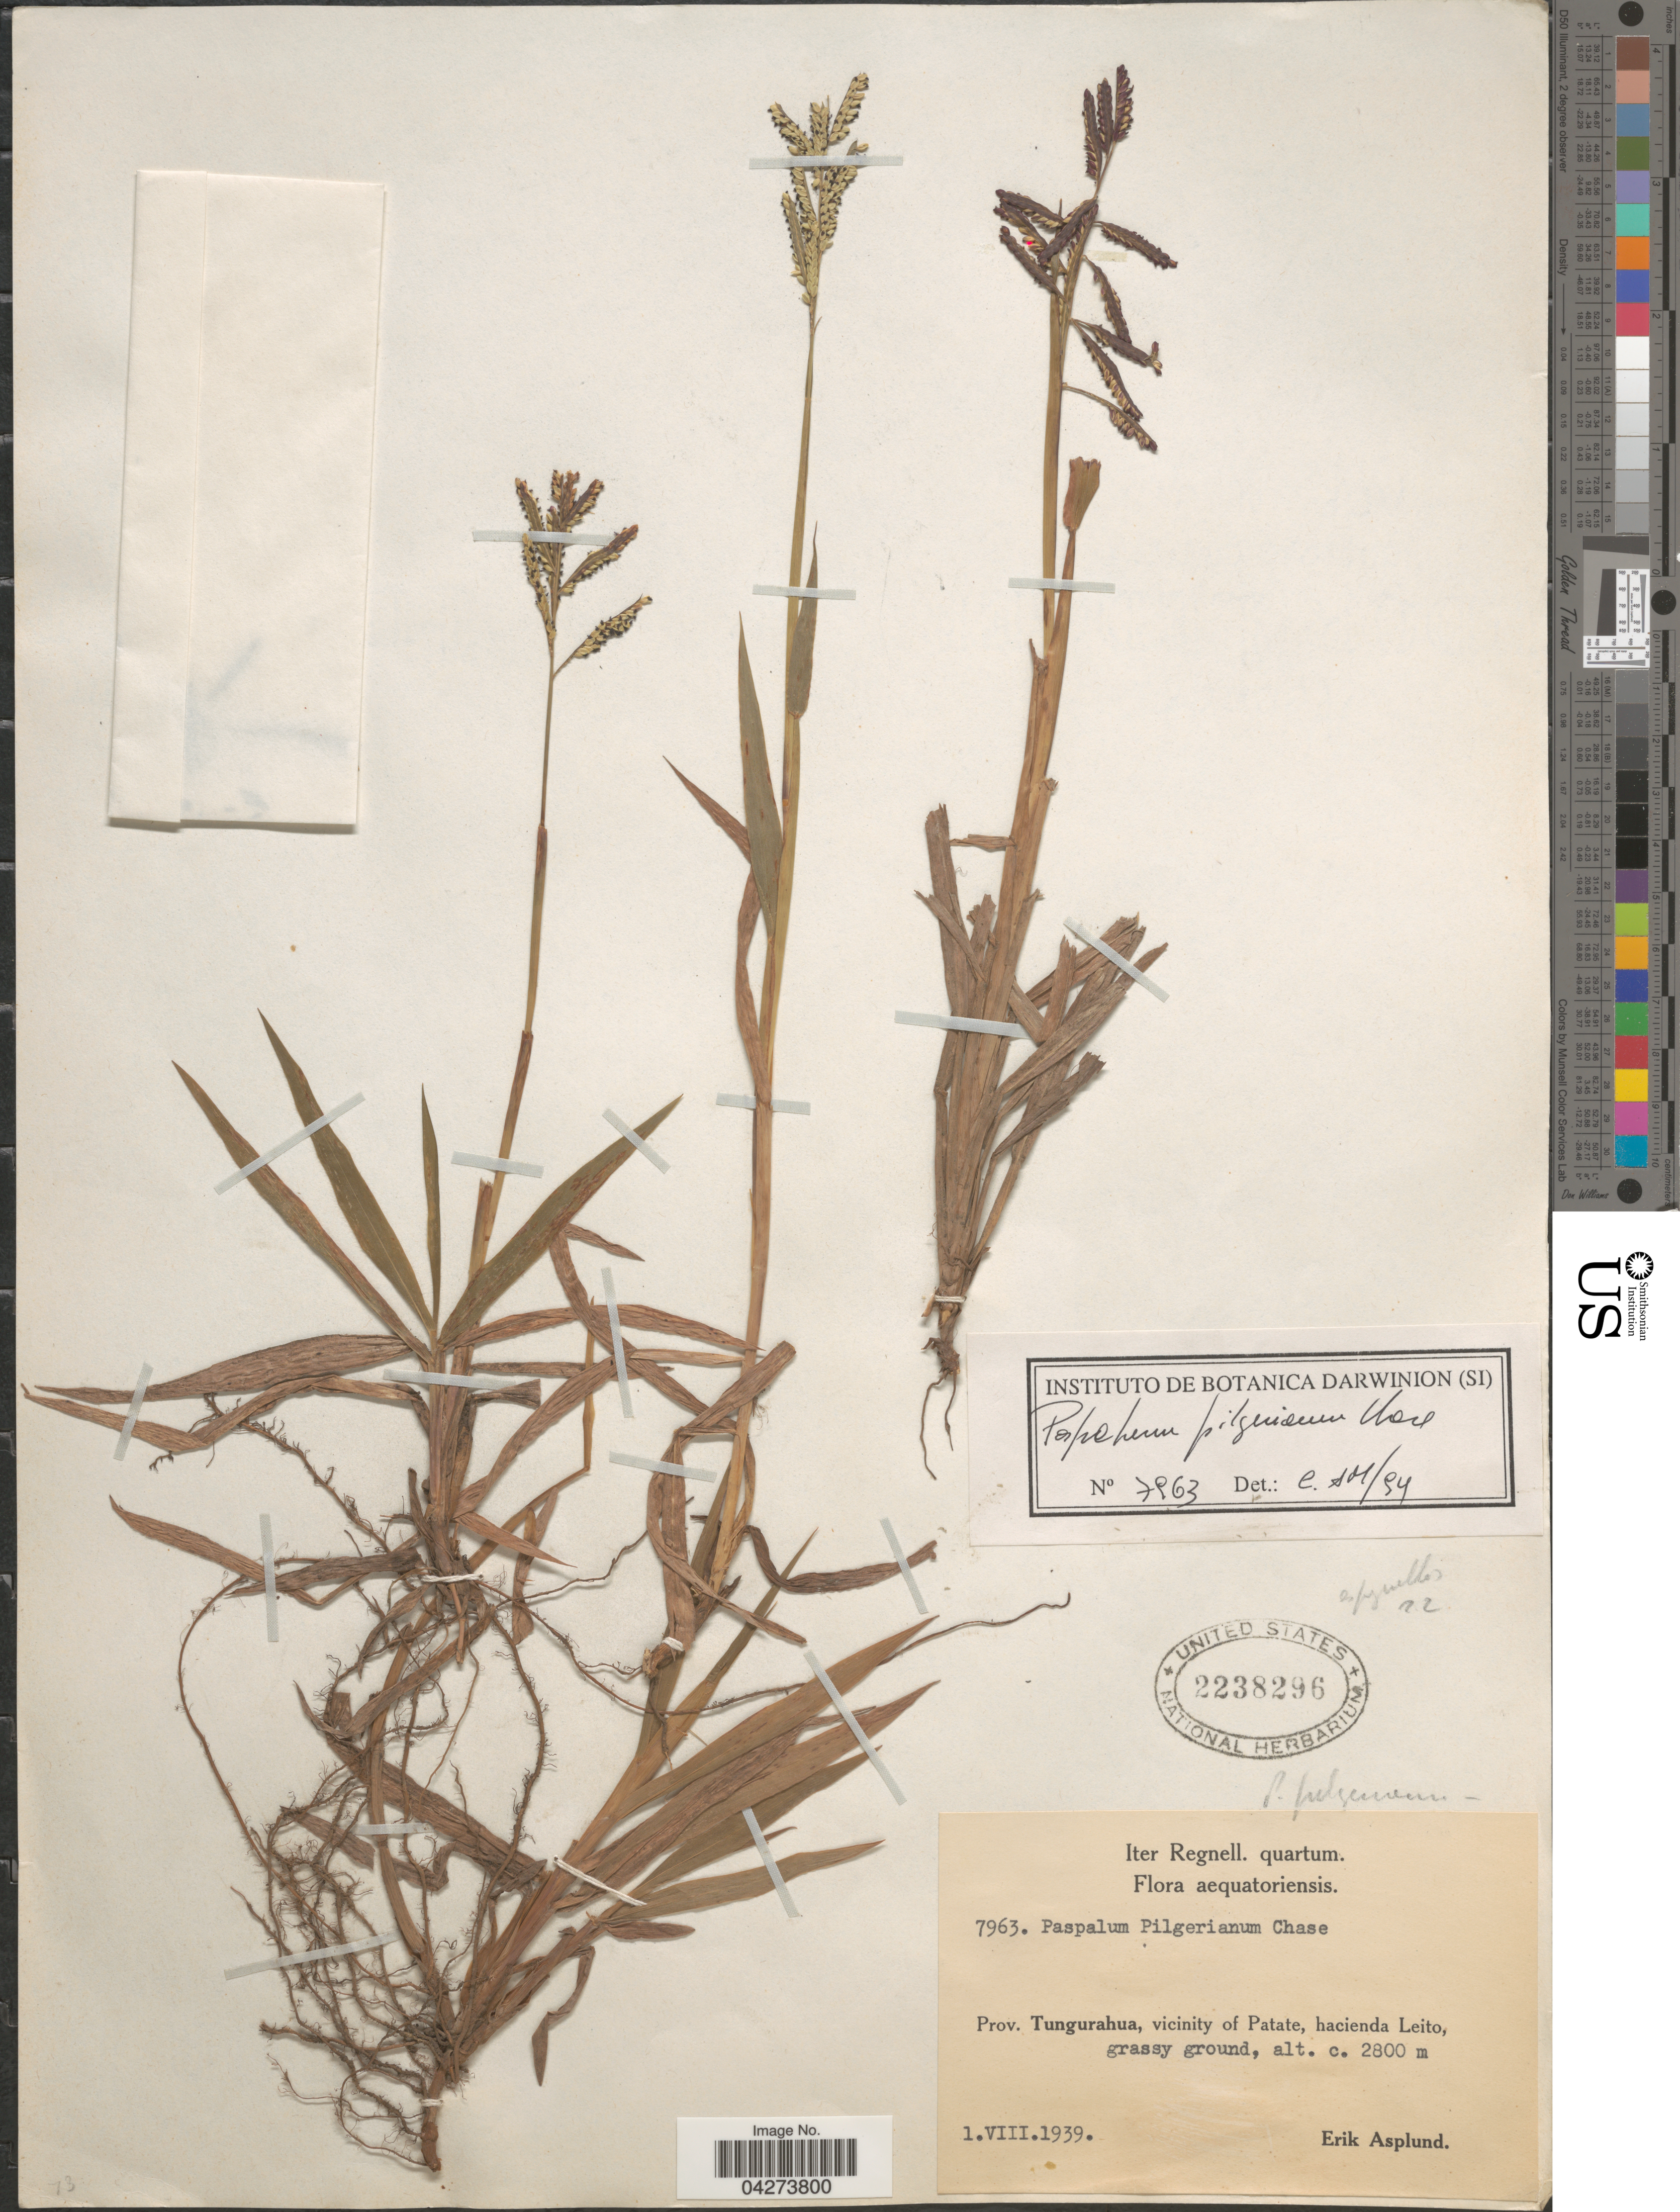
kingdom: Plantae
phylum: Tracheophyta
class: Liliopsida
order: Poales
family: Poaceae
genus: Paspalum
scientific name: Paspalum pilgerianum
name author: Chase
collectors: E. Asplund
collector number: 7963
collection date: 1939-08-01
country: Ecuador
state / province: Tungurahua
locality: Iter Regnell. quartum. Prov. Tungurahua, vicinity of Patate, hacienda Leito.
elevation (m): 2800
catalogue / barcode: US 2238296